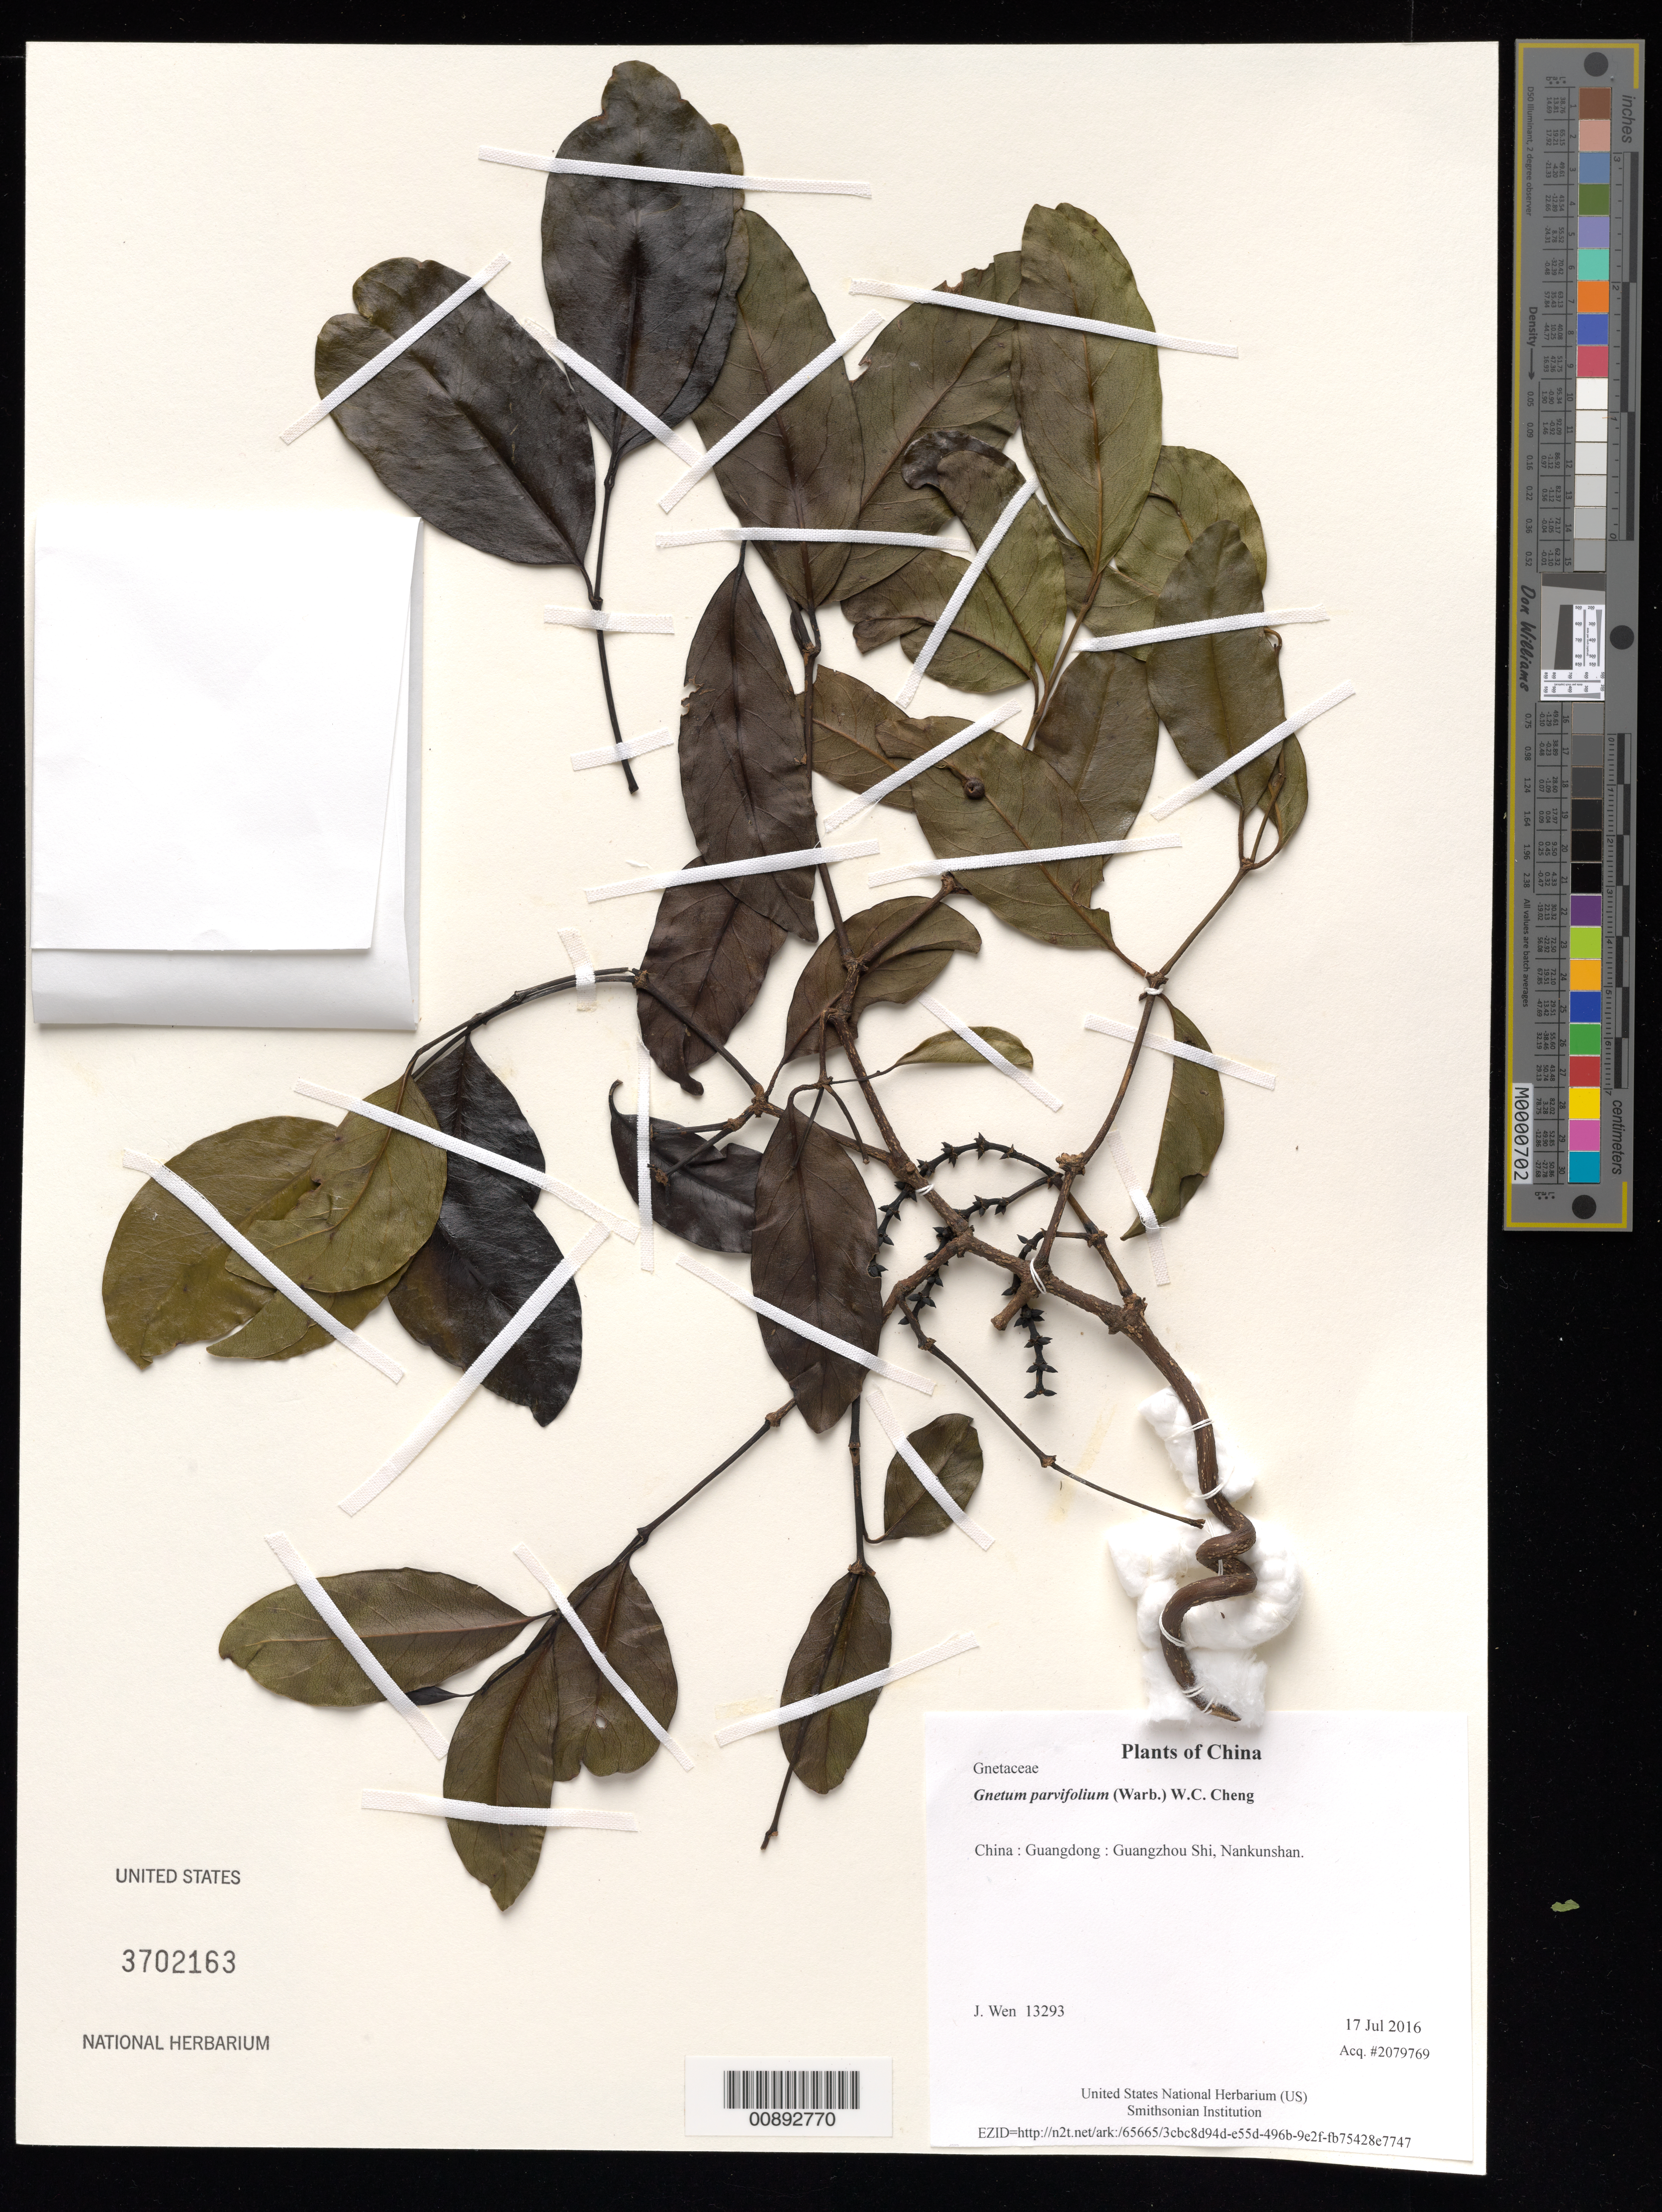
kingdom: Plantae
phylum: Tracheophyta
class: Gnetopsida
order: Gnetales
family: Gnetaceae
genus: Gnetum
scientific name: Gnetum parvifolium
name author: (Warb.) W.C. Cheng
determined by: Wen, Jun, (BOT), Smithsonian Institution - National Museum of Natural History (UNITED STATES)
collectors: J. Wen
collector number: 13293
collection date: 2016-07-17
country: China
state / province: Guangdong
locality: Guangzhou Shi, Nankunshan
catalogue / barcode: US 3702163